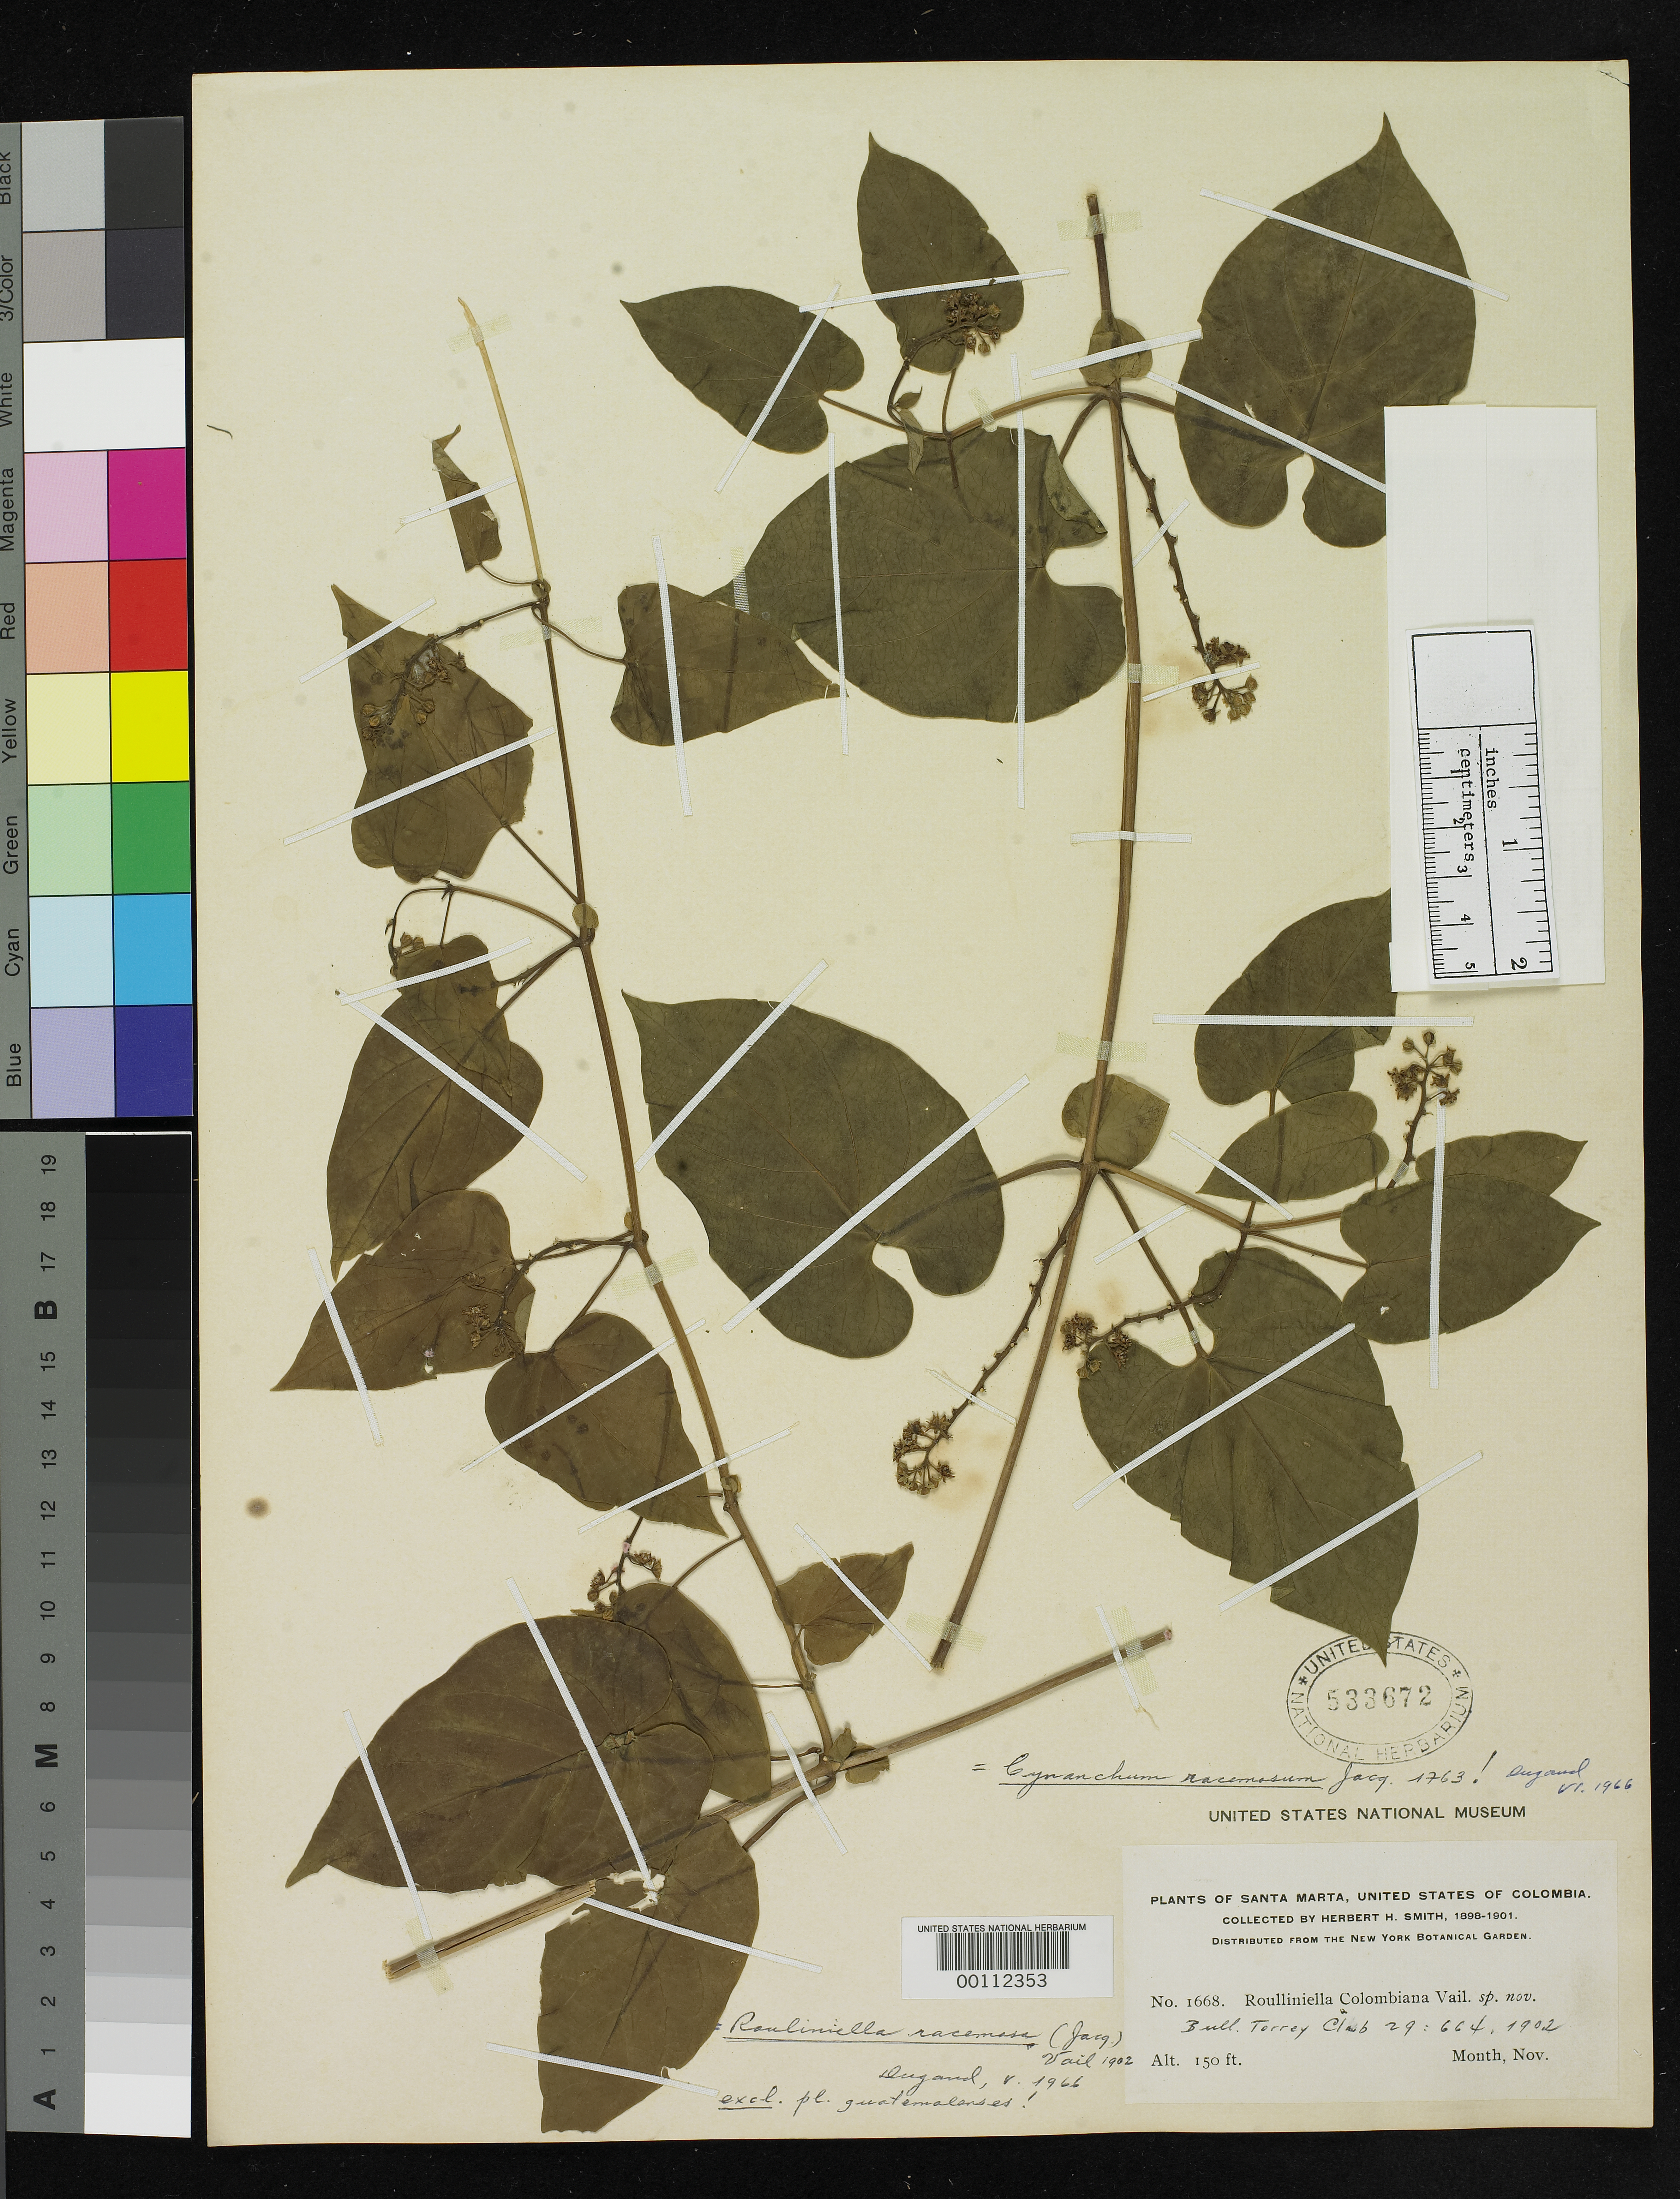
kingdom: Plantae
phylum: Tracheophyta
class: Magnoliopsida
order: Gentianales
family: Apocynaceae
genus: Rouliniella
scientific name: Rouliniella columbiana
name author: Vail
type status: Isotype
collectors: Herbert H. Smith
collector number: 1668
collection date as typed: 1898 to -- --- 1899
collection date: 1898/1899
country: Colombia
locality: Bonda.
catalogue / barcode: US 533672